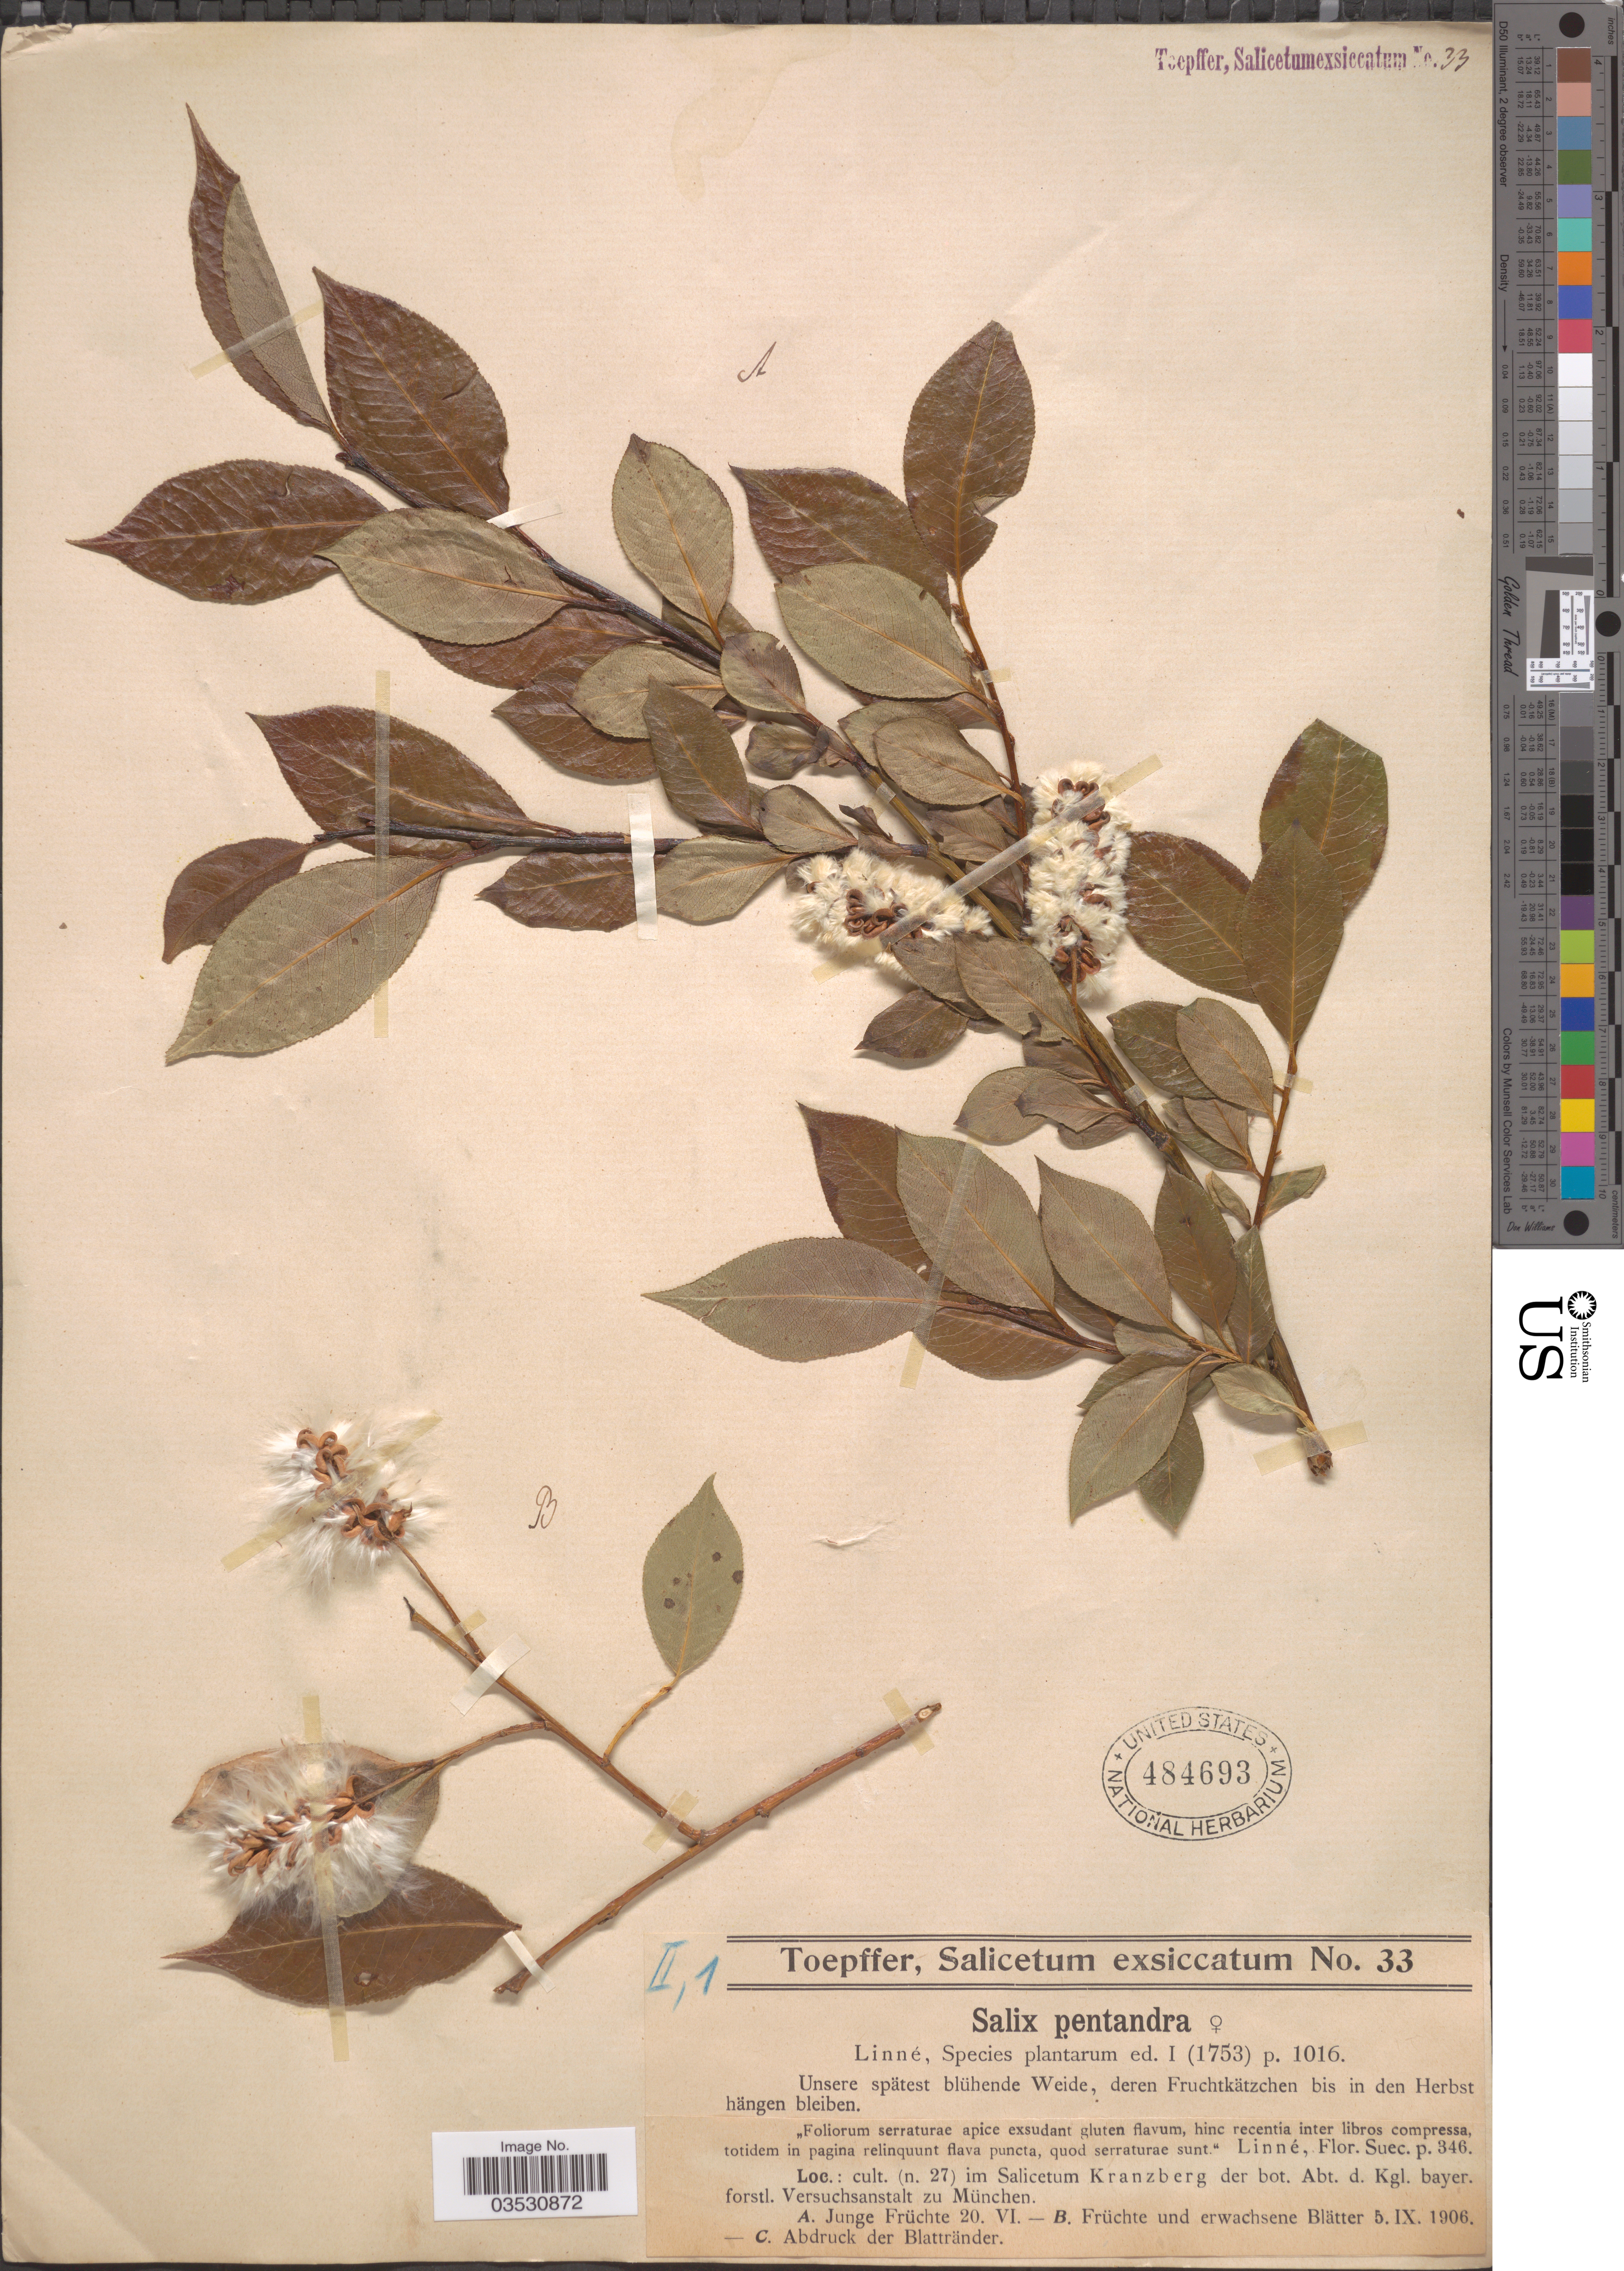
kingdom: Plantae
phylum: Tracheophyta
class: Magnoliopsida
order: Malpighiales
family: Salicaceae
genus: Salix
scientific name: Salix pentandra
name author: L.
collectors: A. Toepffer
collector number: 33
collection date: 1906-06-20/1906-09-05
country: Germany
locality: Im Salicetum Kranzberg der bot. Abt. d. Kgl. bayer. forstl. Versuchsanstalt zu München.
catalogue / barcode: US 484693